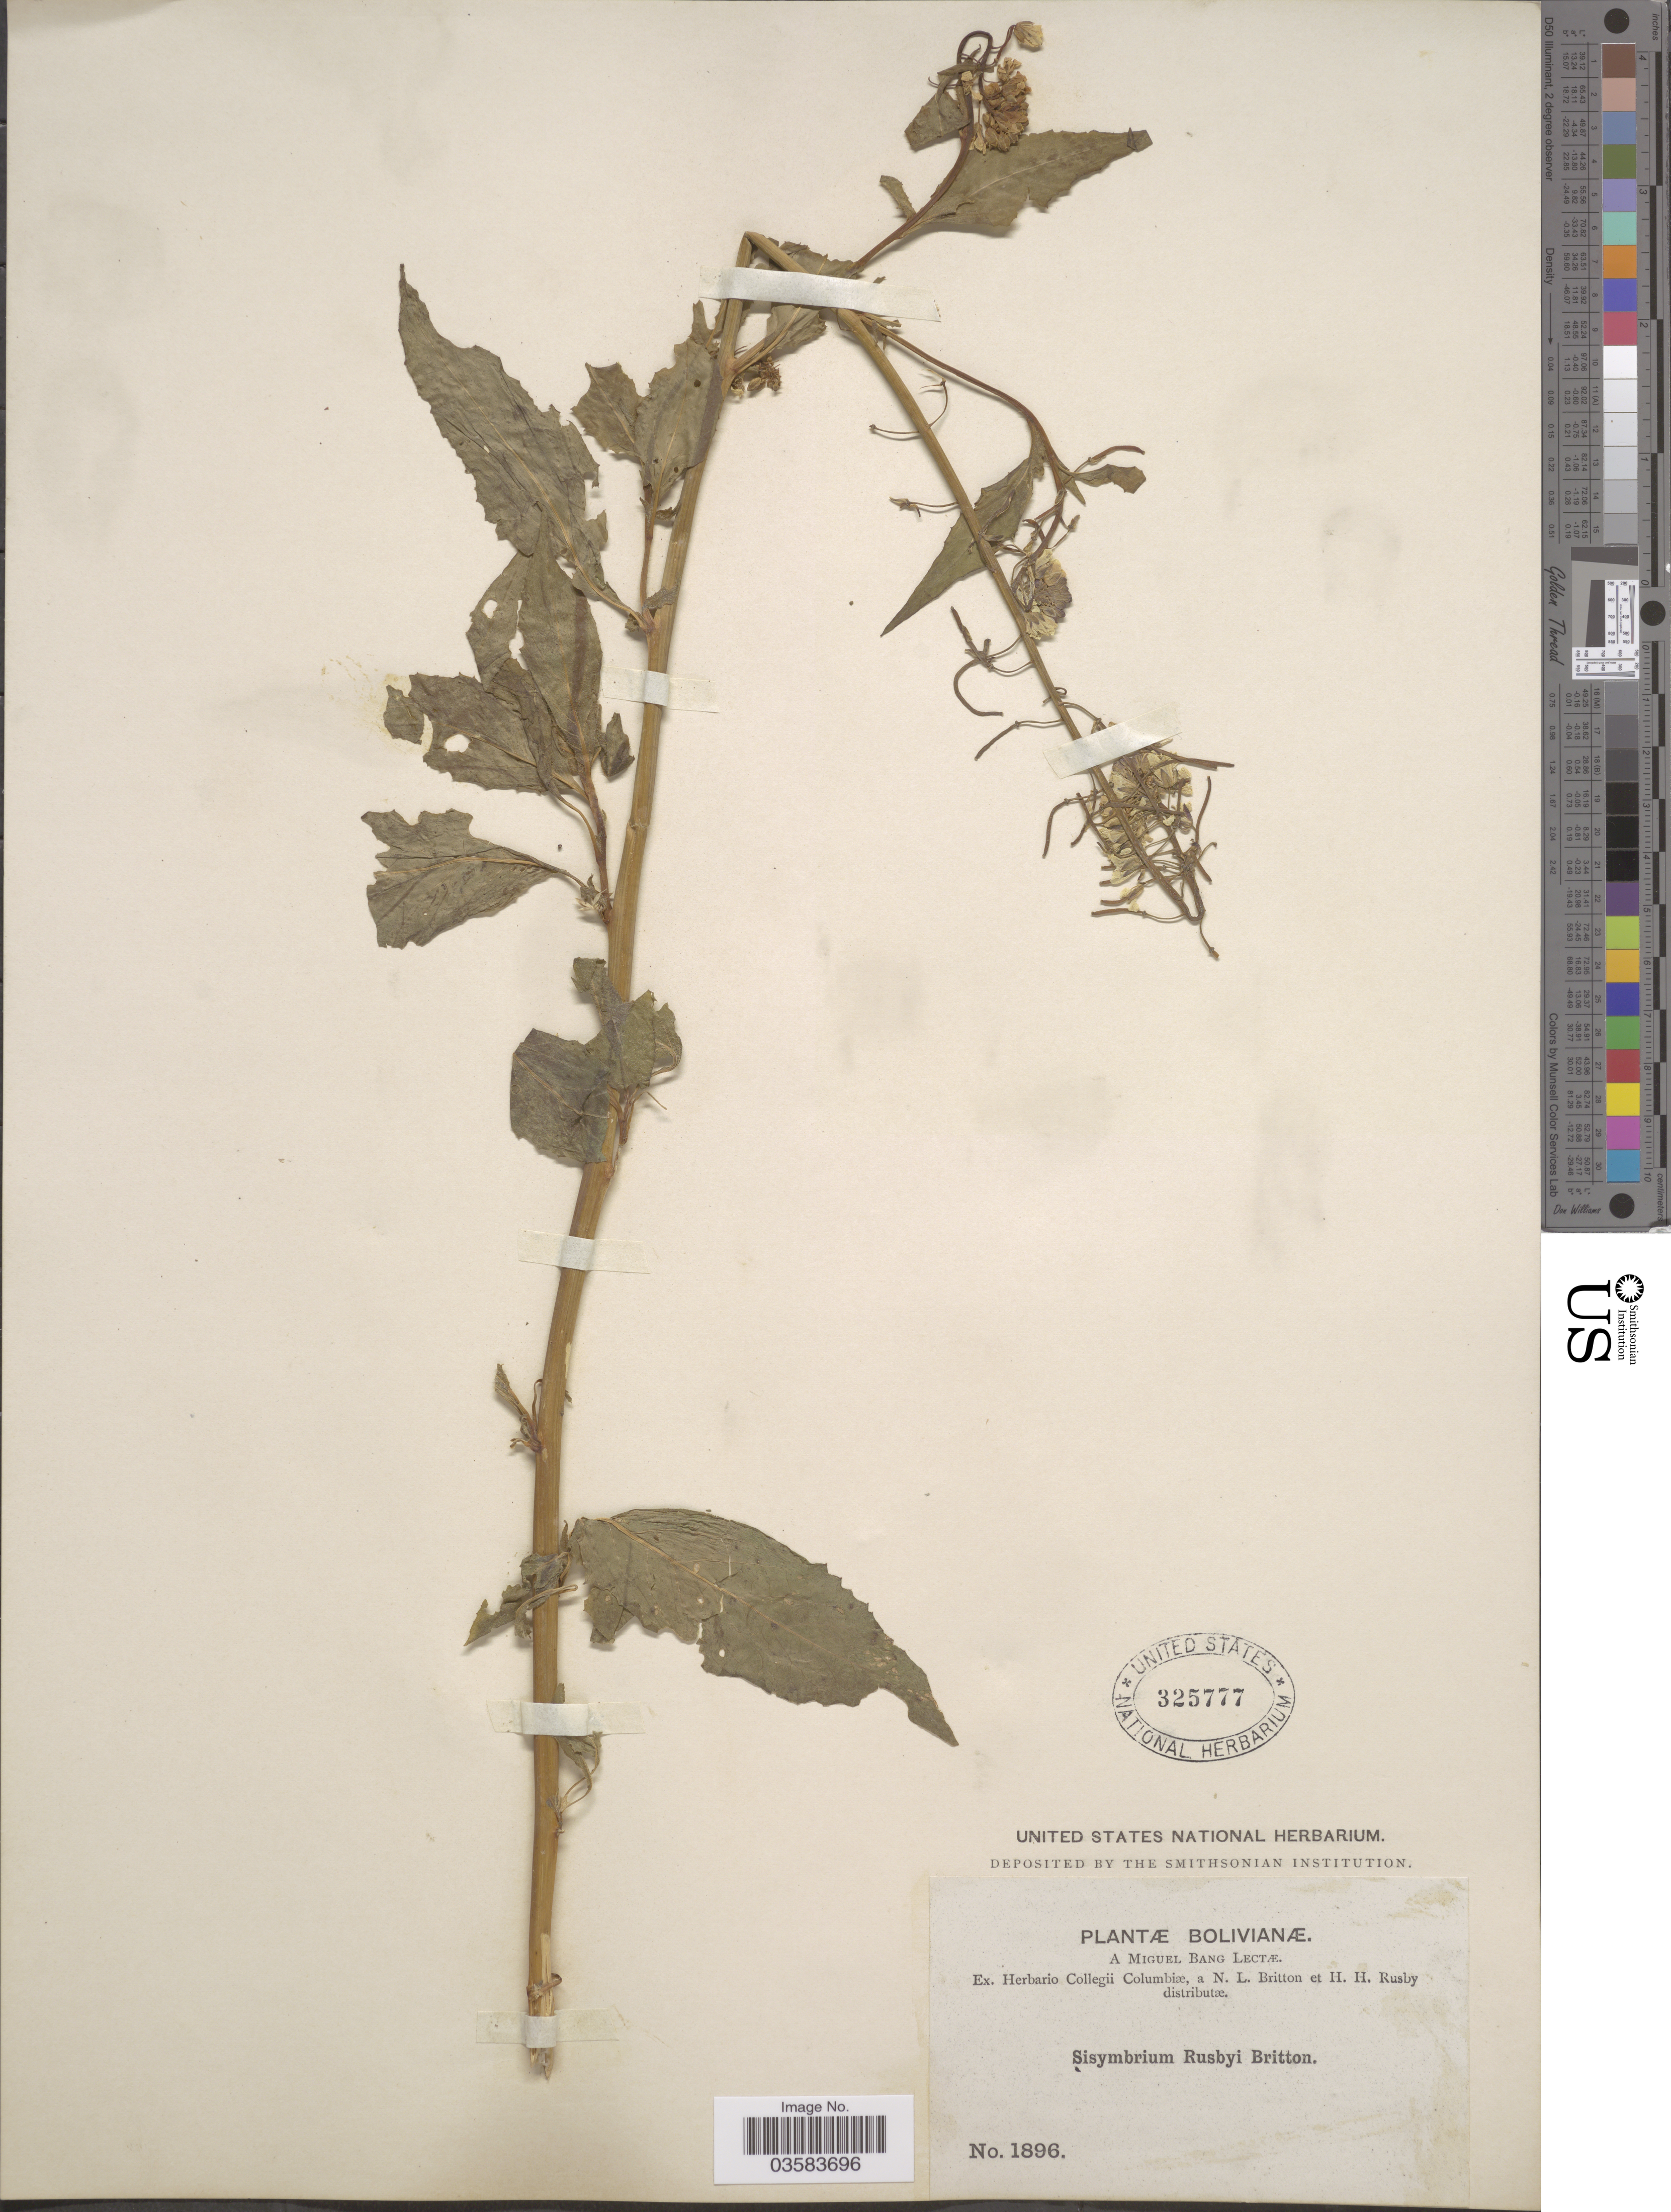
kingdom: Plantae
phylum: Tracheophyta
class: Magnoliopsida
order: Brassicales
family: Brassicaceae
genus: Polypsecadium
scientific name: Polypsecadium rusbyi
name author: (Britton) Al-Shehbaz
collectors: M. Bang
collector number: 1896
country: Bolivia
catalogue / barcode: US 325777